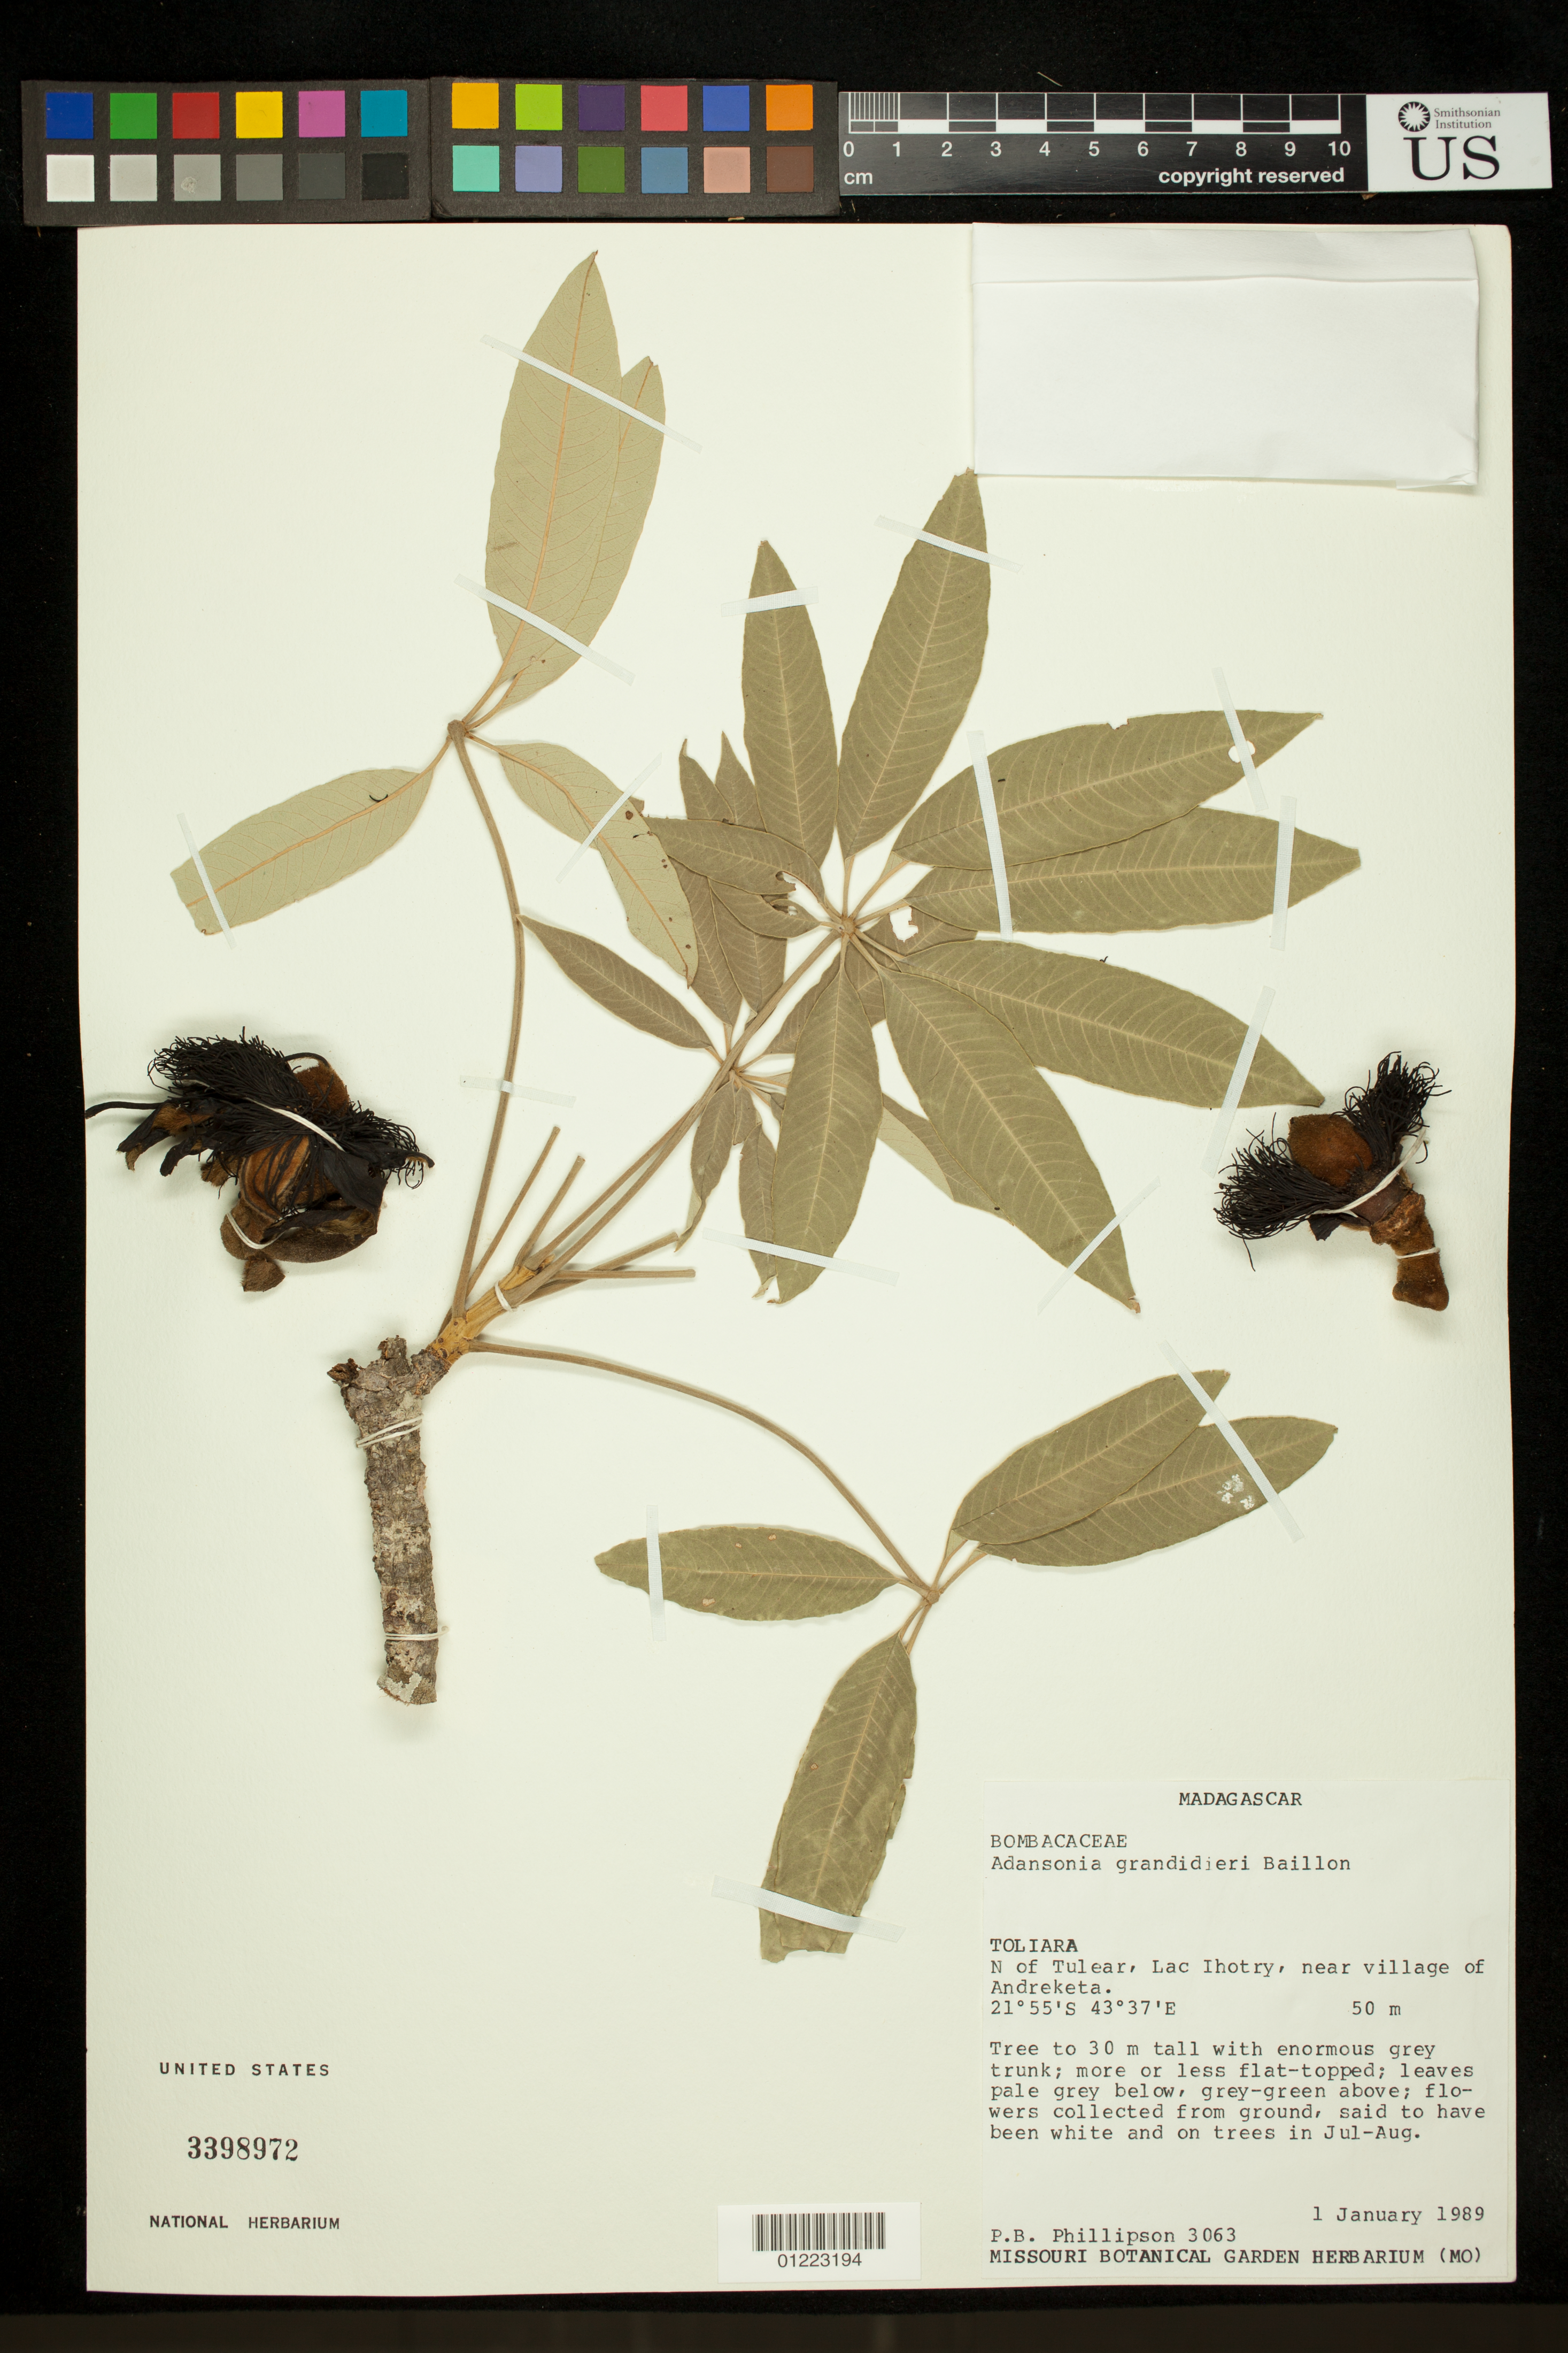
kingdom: Plantae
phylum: Tracheophyta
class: Magnoliopsida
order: Malvales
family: Malvaceae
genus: Adansonia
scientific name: Adansonia grandidieri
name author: Baill.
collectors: P. B. Phillipson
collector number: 3063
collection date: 1989-01-01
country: Madagascar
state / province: Atsimo-Andrefana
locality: N of Tulear, Lac Ihotry, near village of Andreketa.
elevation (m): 50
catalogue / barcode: US 3398972